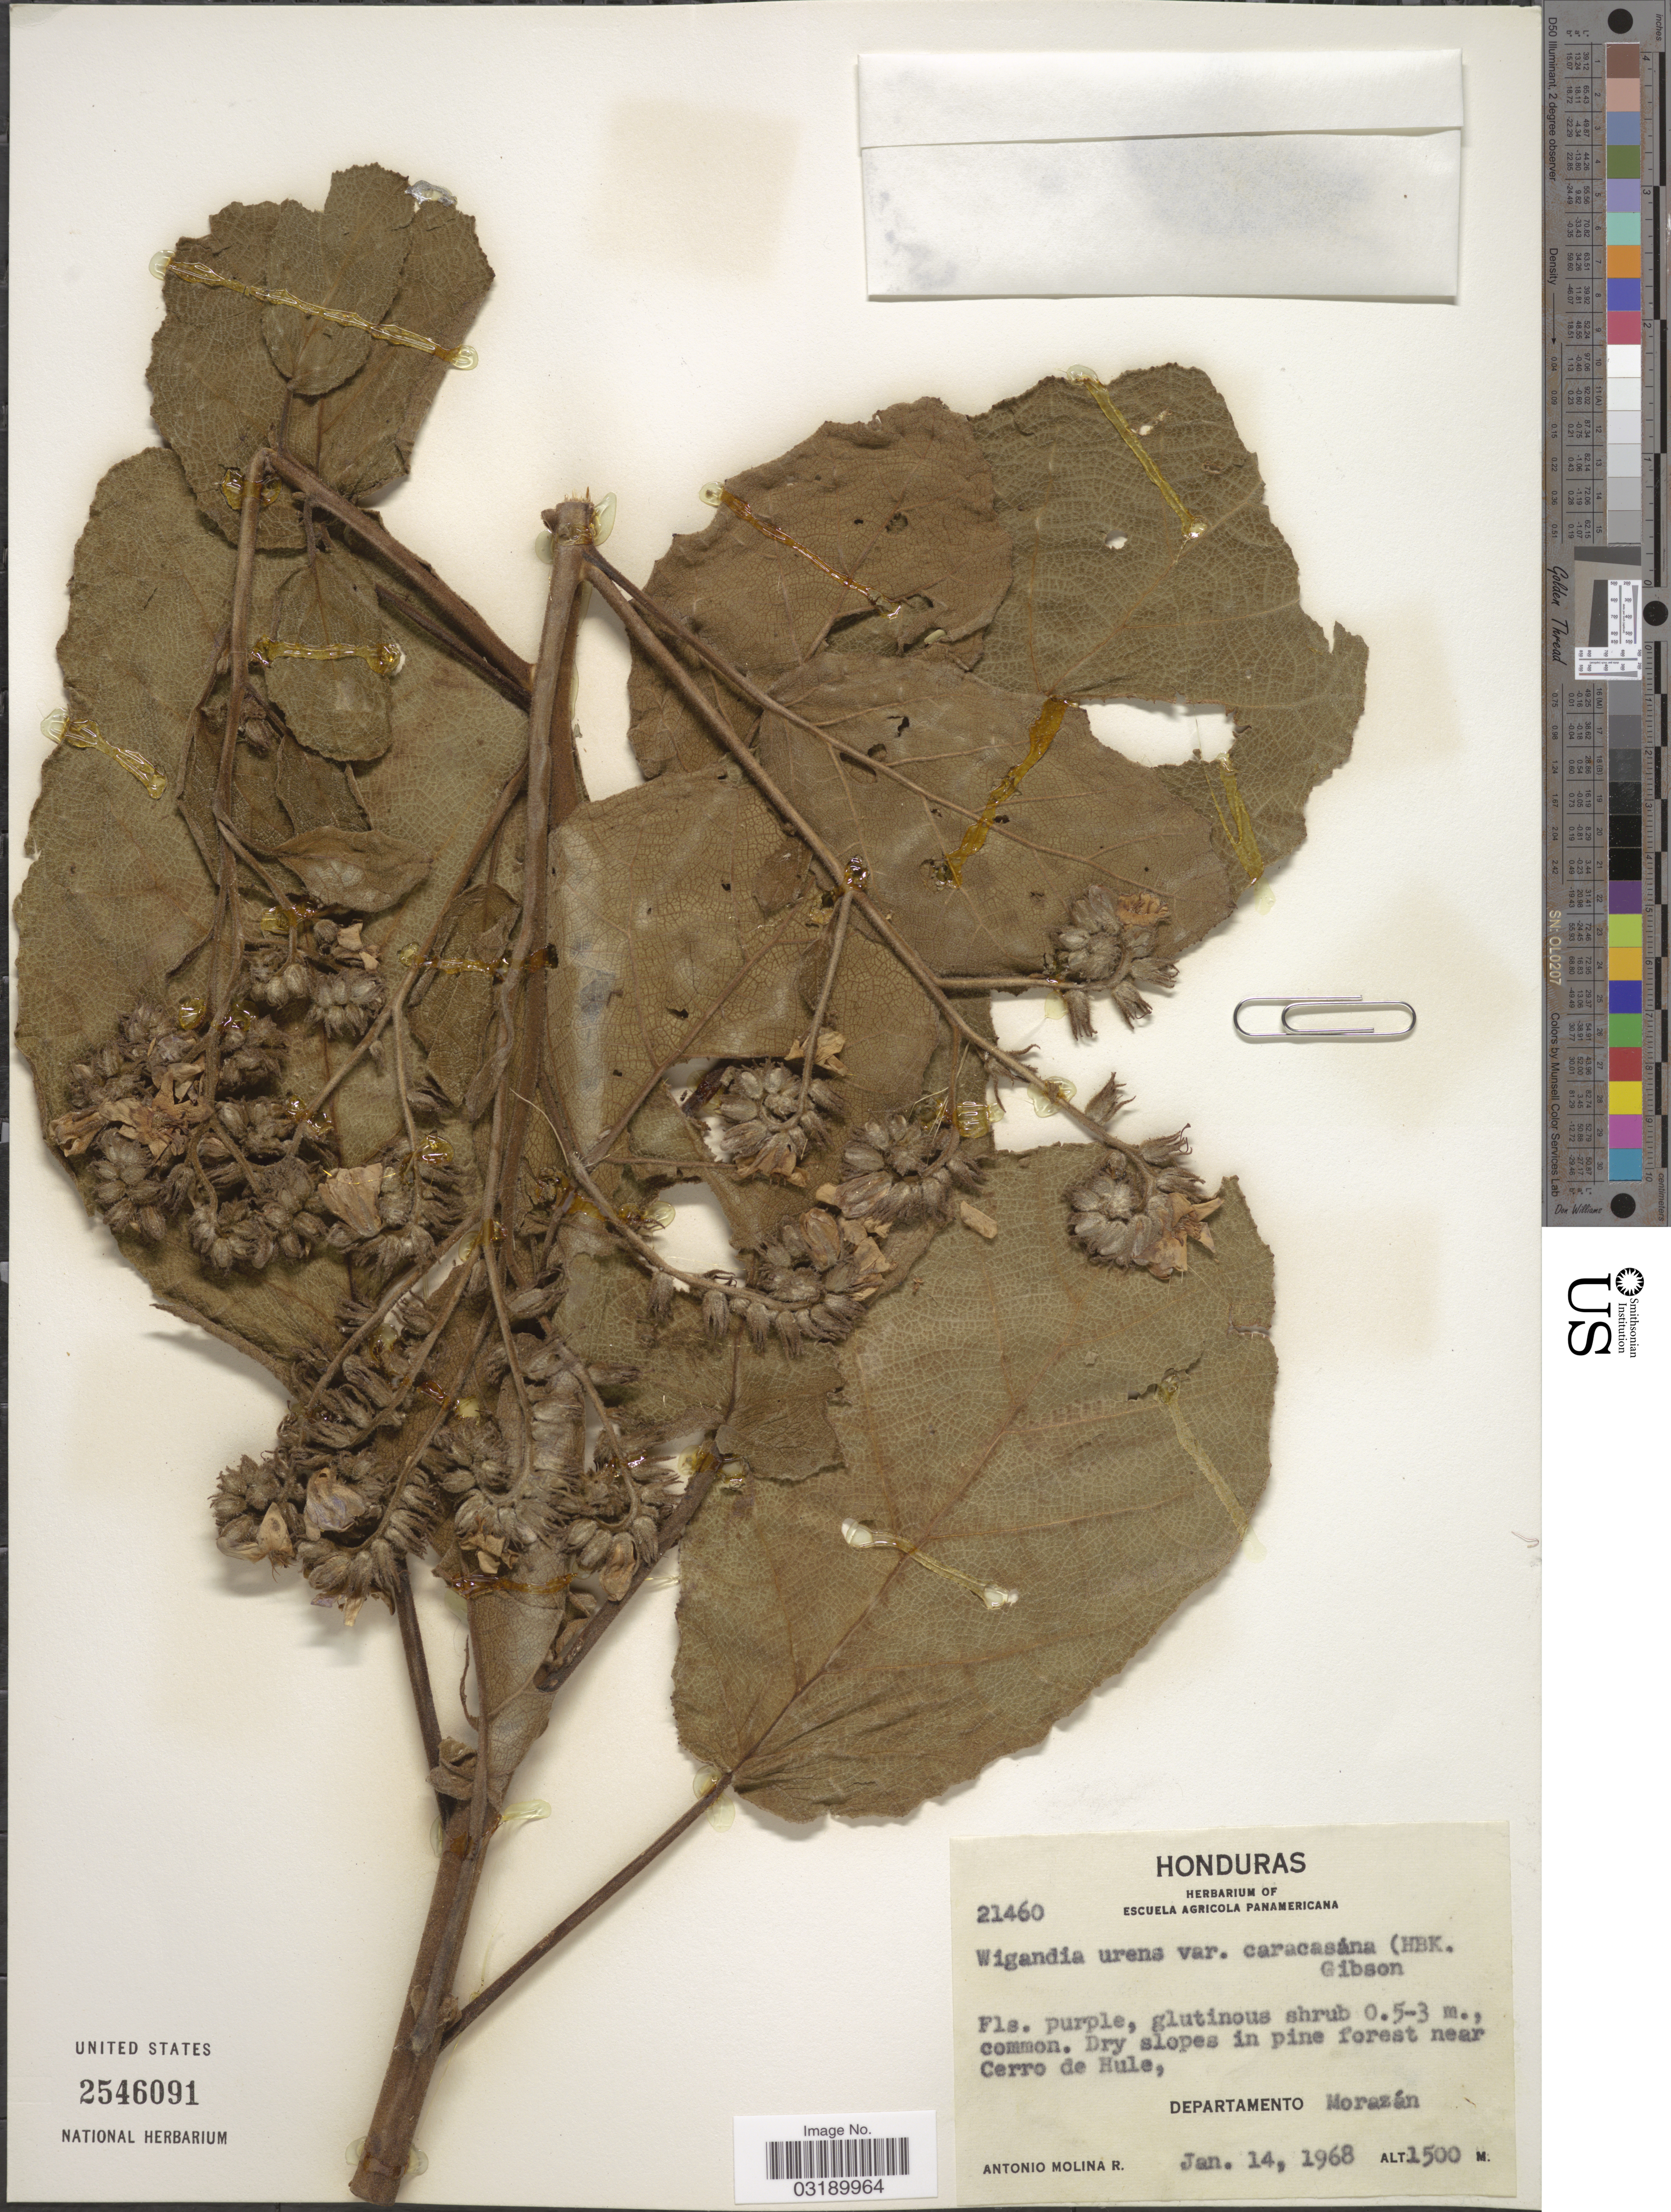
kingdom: Plantae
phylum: Tracheophyta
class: Magnoliopsida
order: Boraginales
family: Namaceae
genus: Wigandia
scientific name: Wigandia urens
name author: (Ruiz & Pav.) Kunth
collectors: A. Molina R.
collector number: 21460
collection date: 1968-01-14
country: Honduras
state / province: Fco. Morazán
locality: Dry slopes in pine forest near Cerro De Hule. Departamento Morazán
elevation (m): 1500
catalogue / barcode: US 2546091